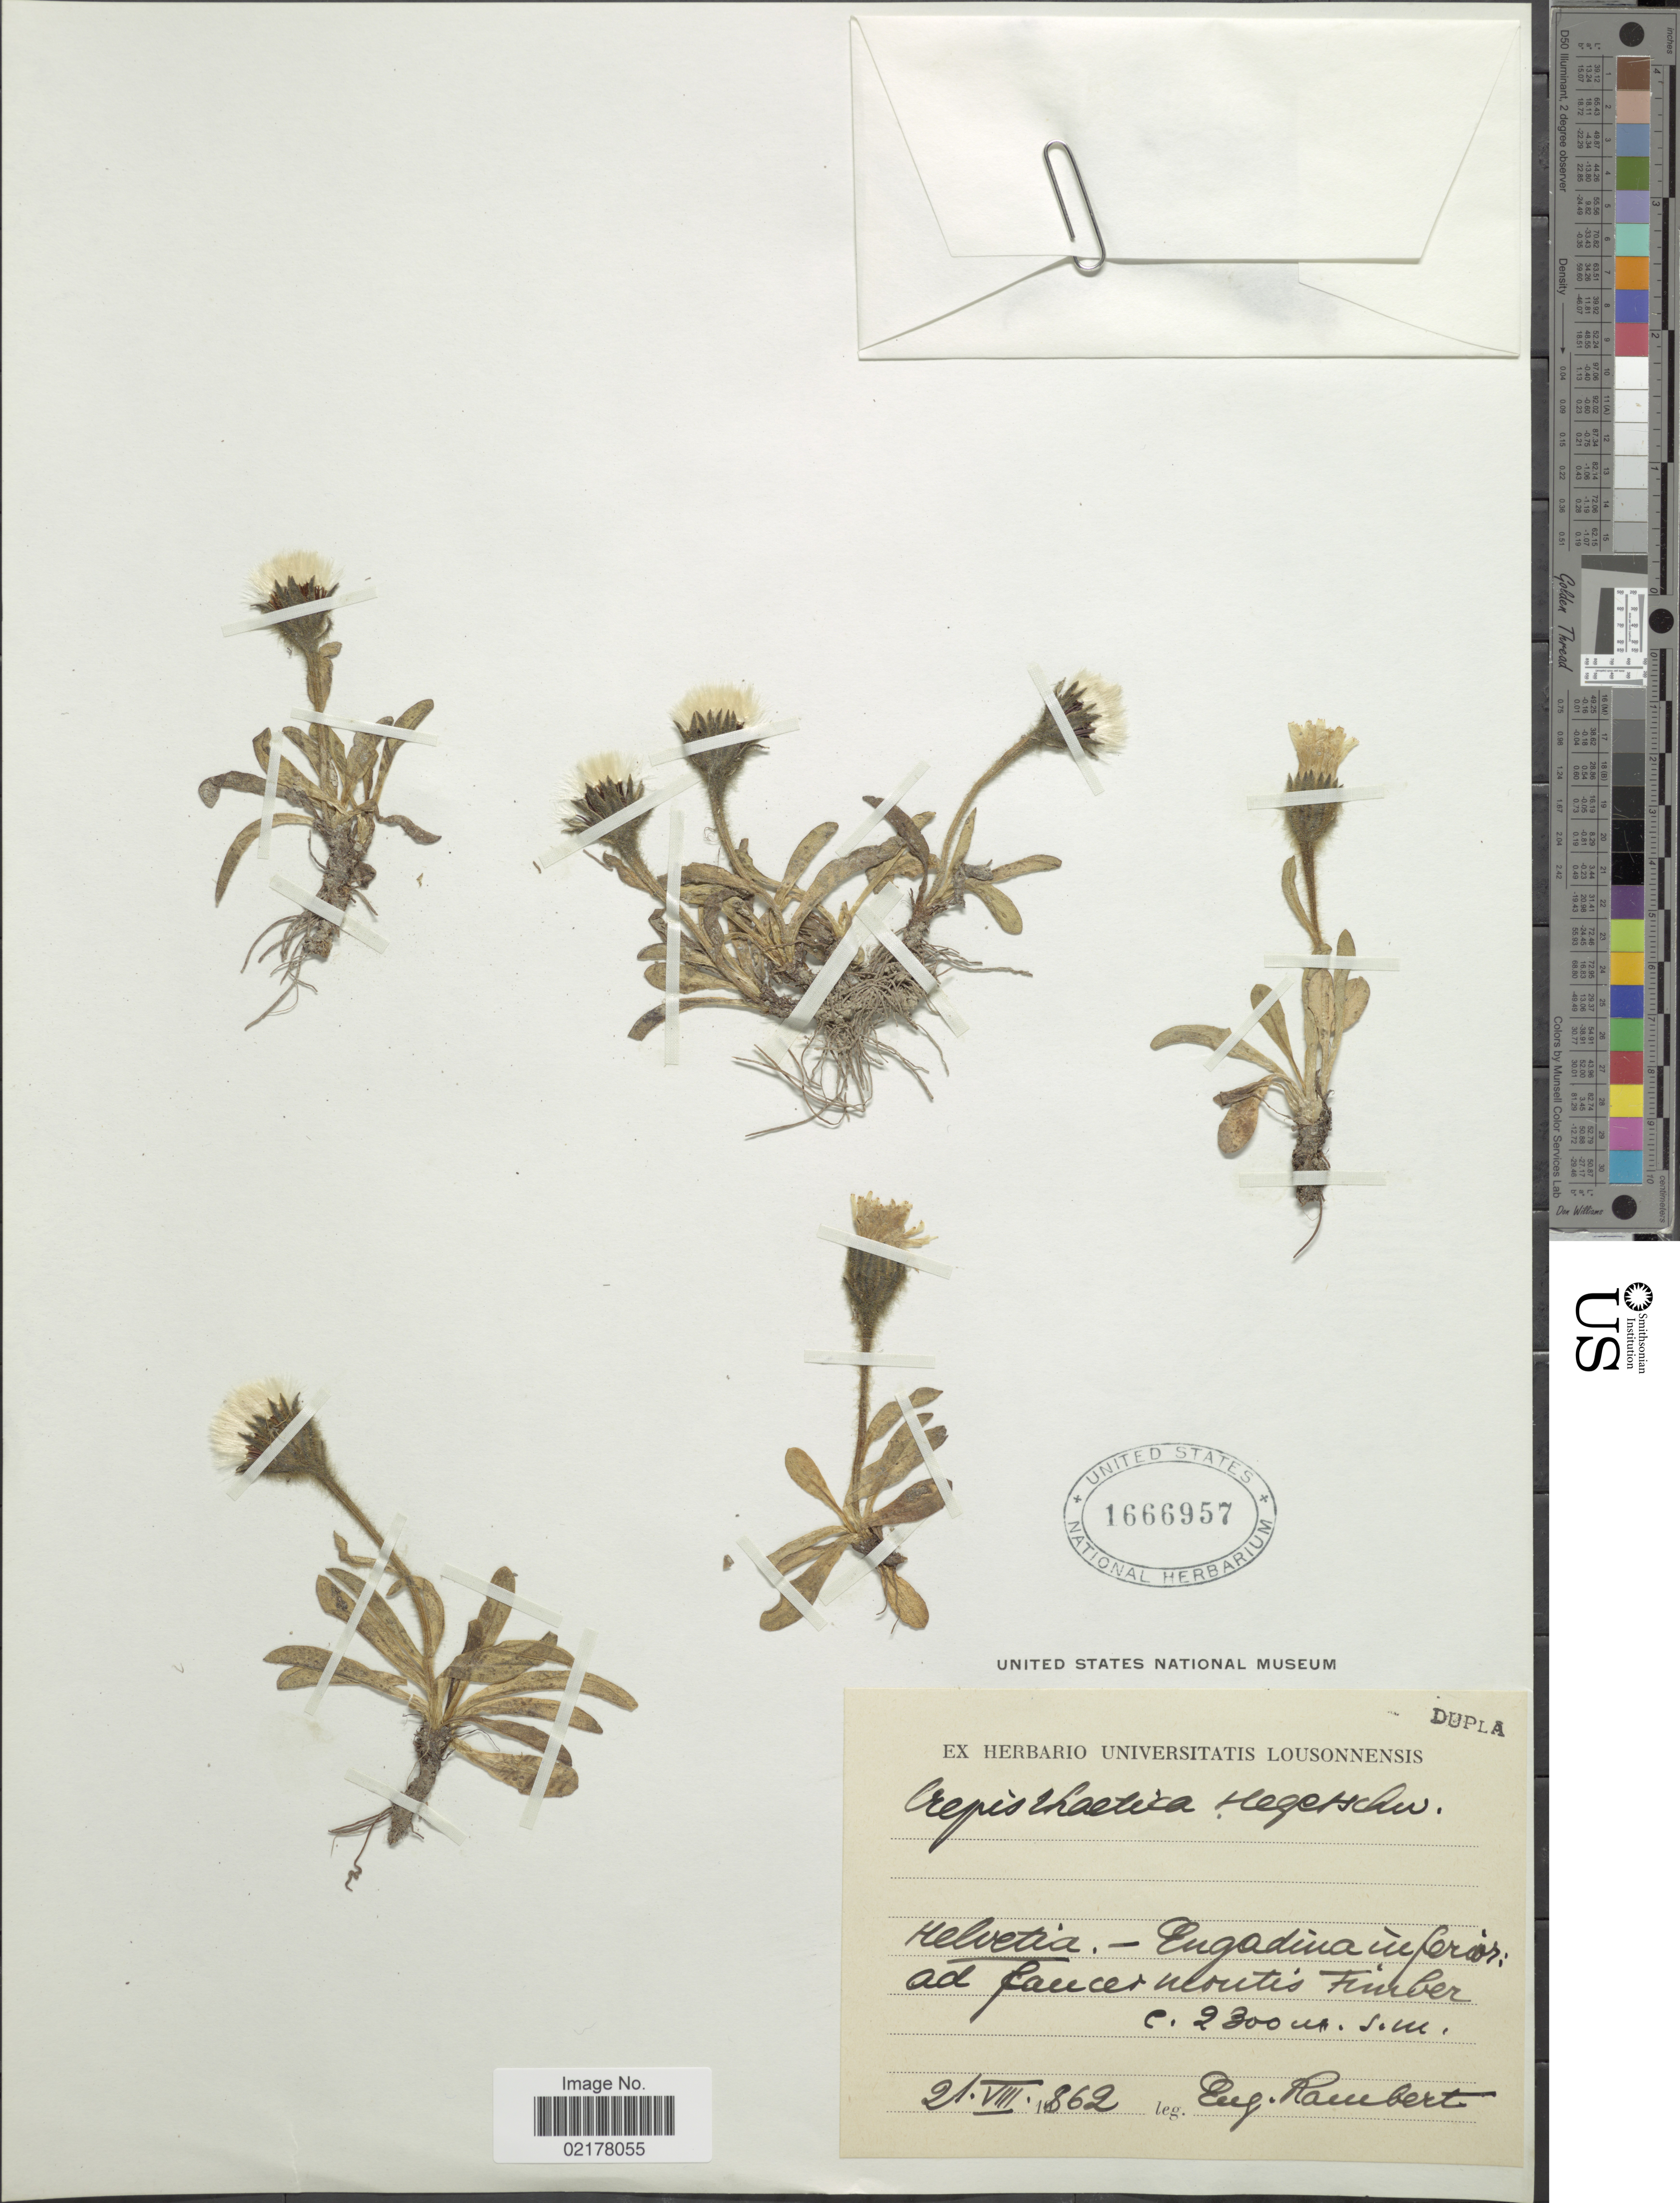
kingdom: Plantae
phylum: Tracheophyta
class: Magnoliopsida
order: Asterales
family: Asteraceae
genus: Crepis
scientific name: Crepis sp.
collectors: E. Rambert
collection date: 1862-08-21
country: Switzerland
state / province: Graubunden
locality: Helvetia. - Engadina inferior and faucer montis Fimber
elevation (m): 2200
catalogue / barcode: US 1666957